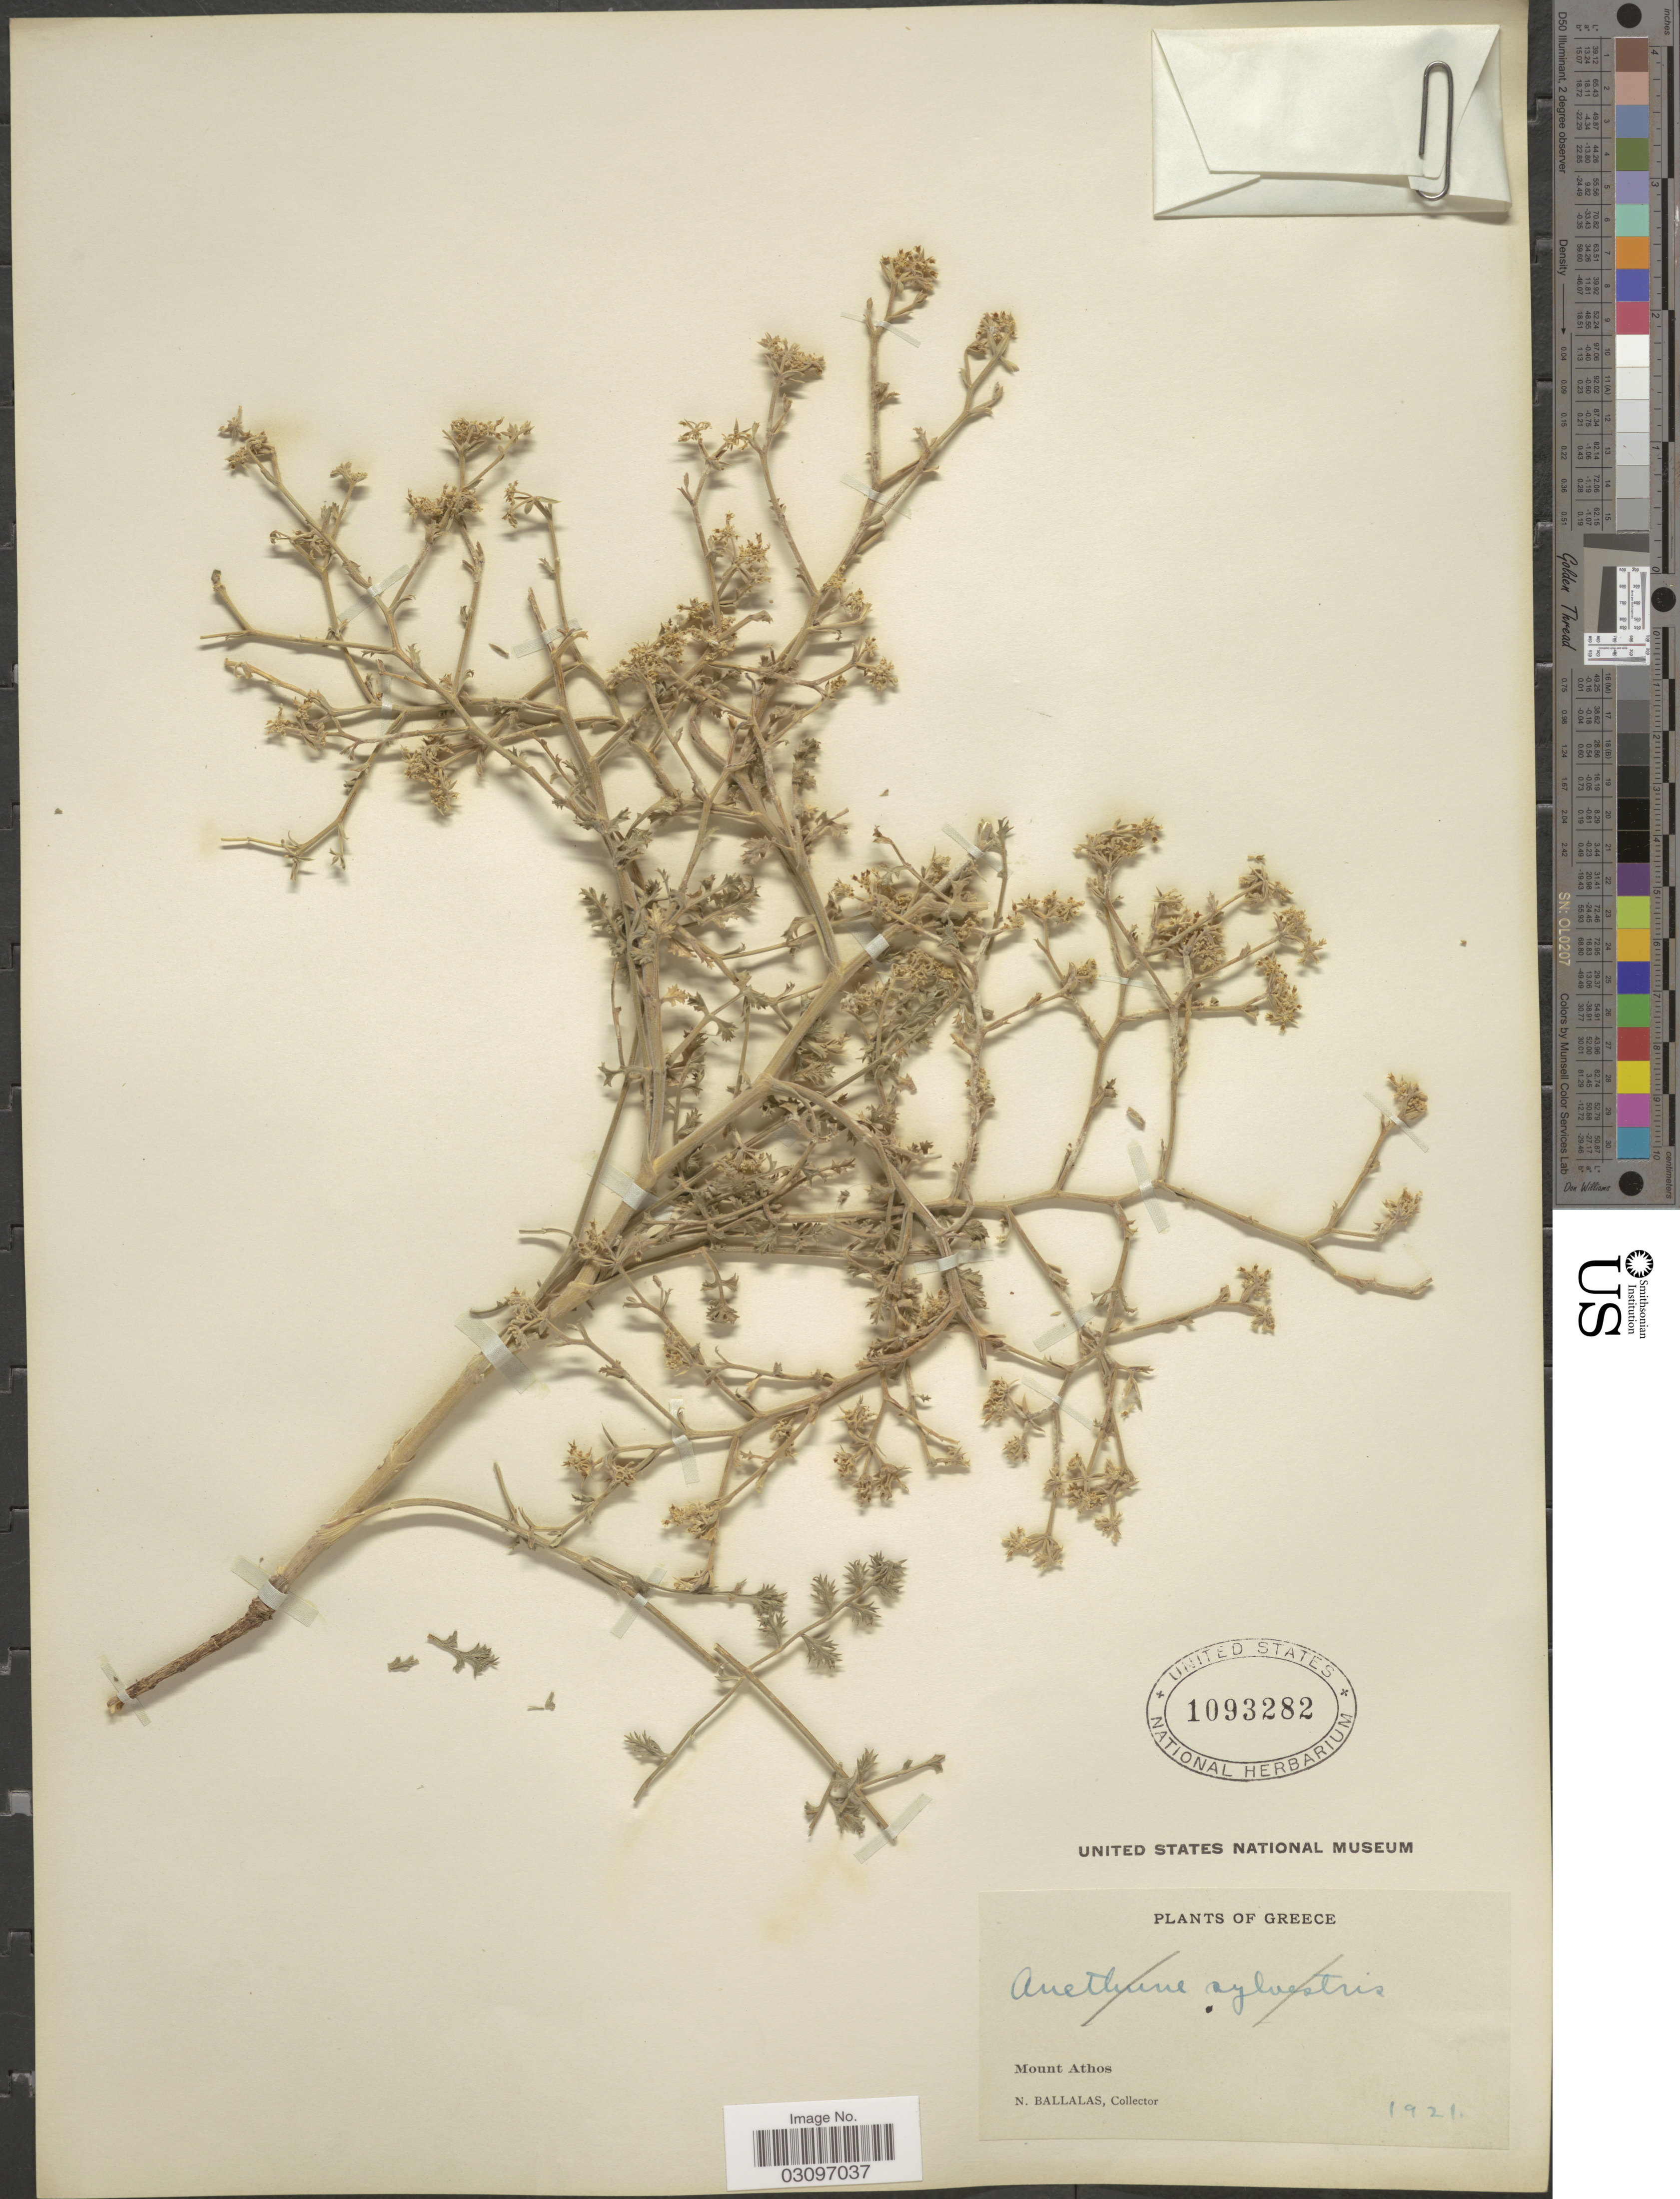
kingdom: Plantae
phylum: Tracheophyta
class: Magnoliopsida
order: Apiales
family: Apiaceae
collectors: N. Ballalas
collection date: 1921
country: Greece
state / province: Mount Athoa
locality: Mount Athos.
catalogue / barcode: US 1093282